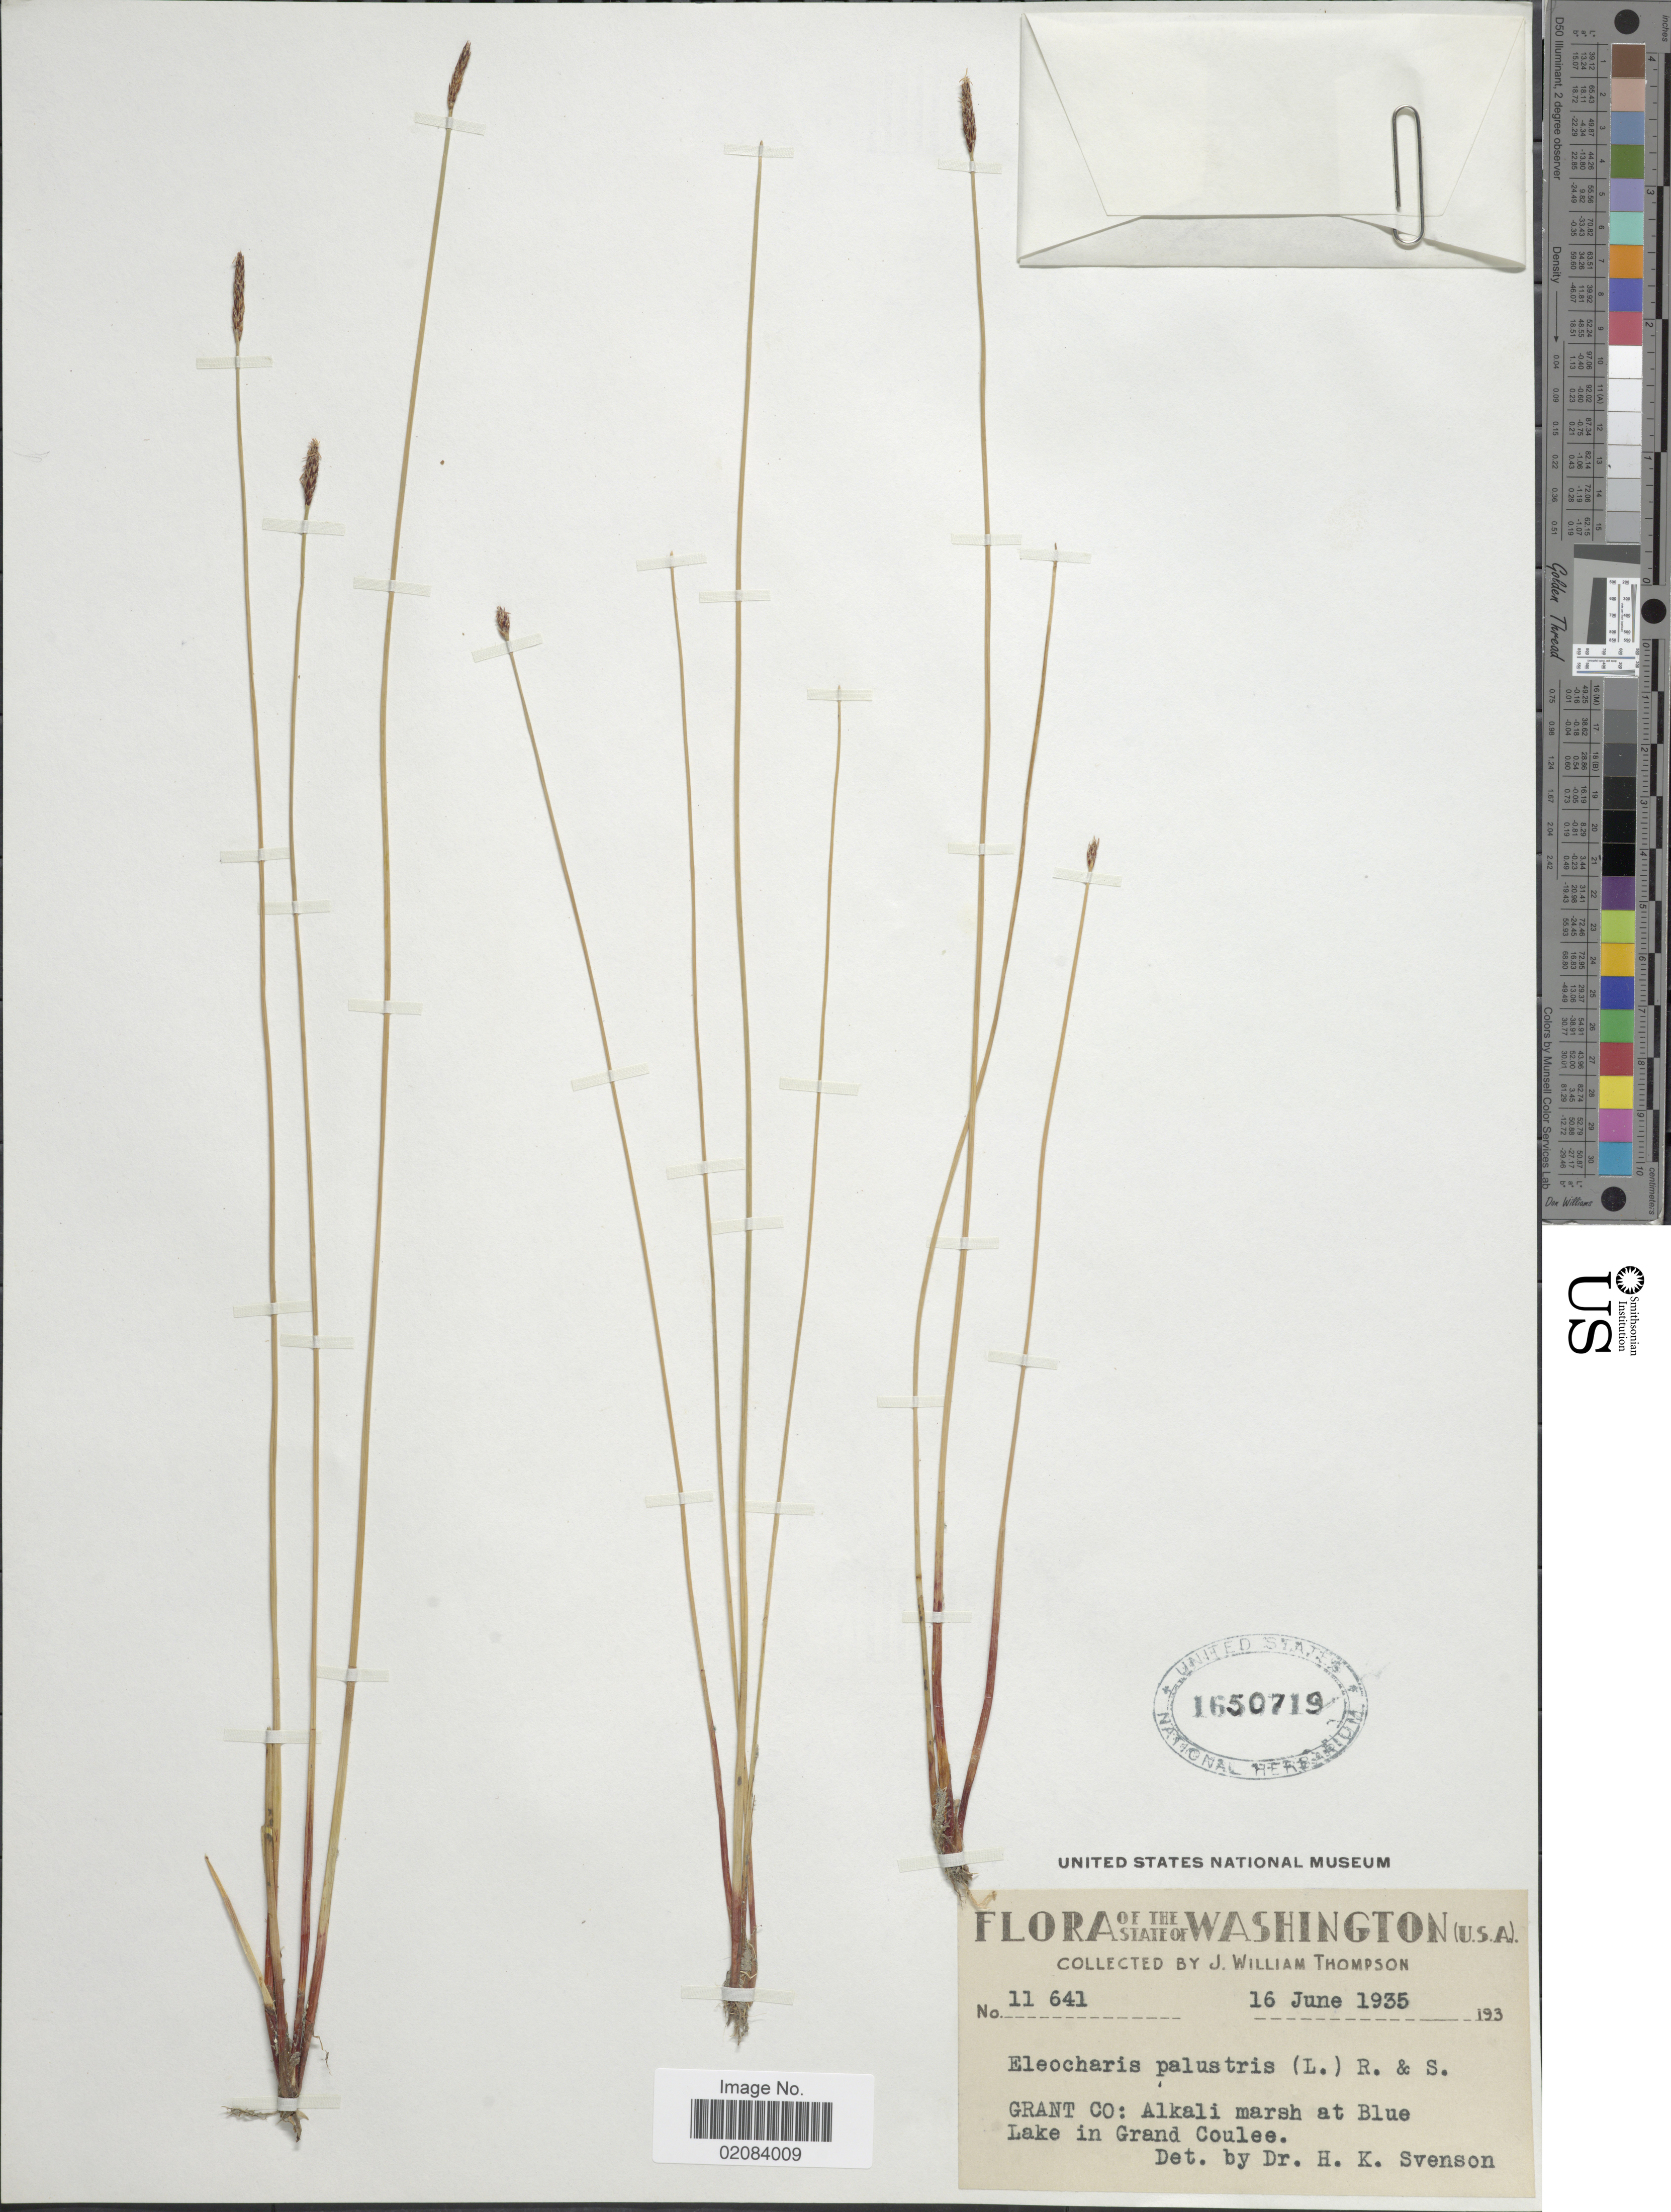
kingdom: Plantae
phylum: Tracheophyta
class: Liliopsida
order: Poales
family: Cyperaceae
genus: Eleocharis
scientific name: Eleocharis palustris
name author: (L.) Roem. & Schult.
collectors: J. W. Thompson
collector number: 11641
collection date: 1935-06-16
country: United States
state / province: Washington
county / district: Grant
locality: Washington, Grant Co: Alkali marsh at Blue Lake in Grand Coulee.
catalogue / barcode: US 1650719